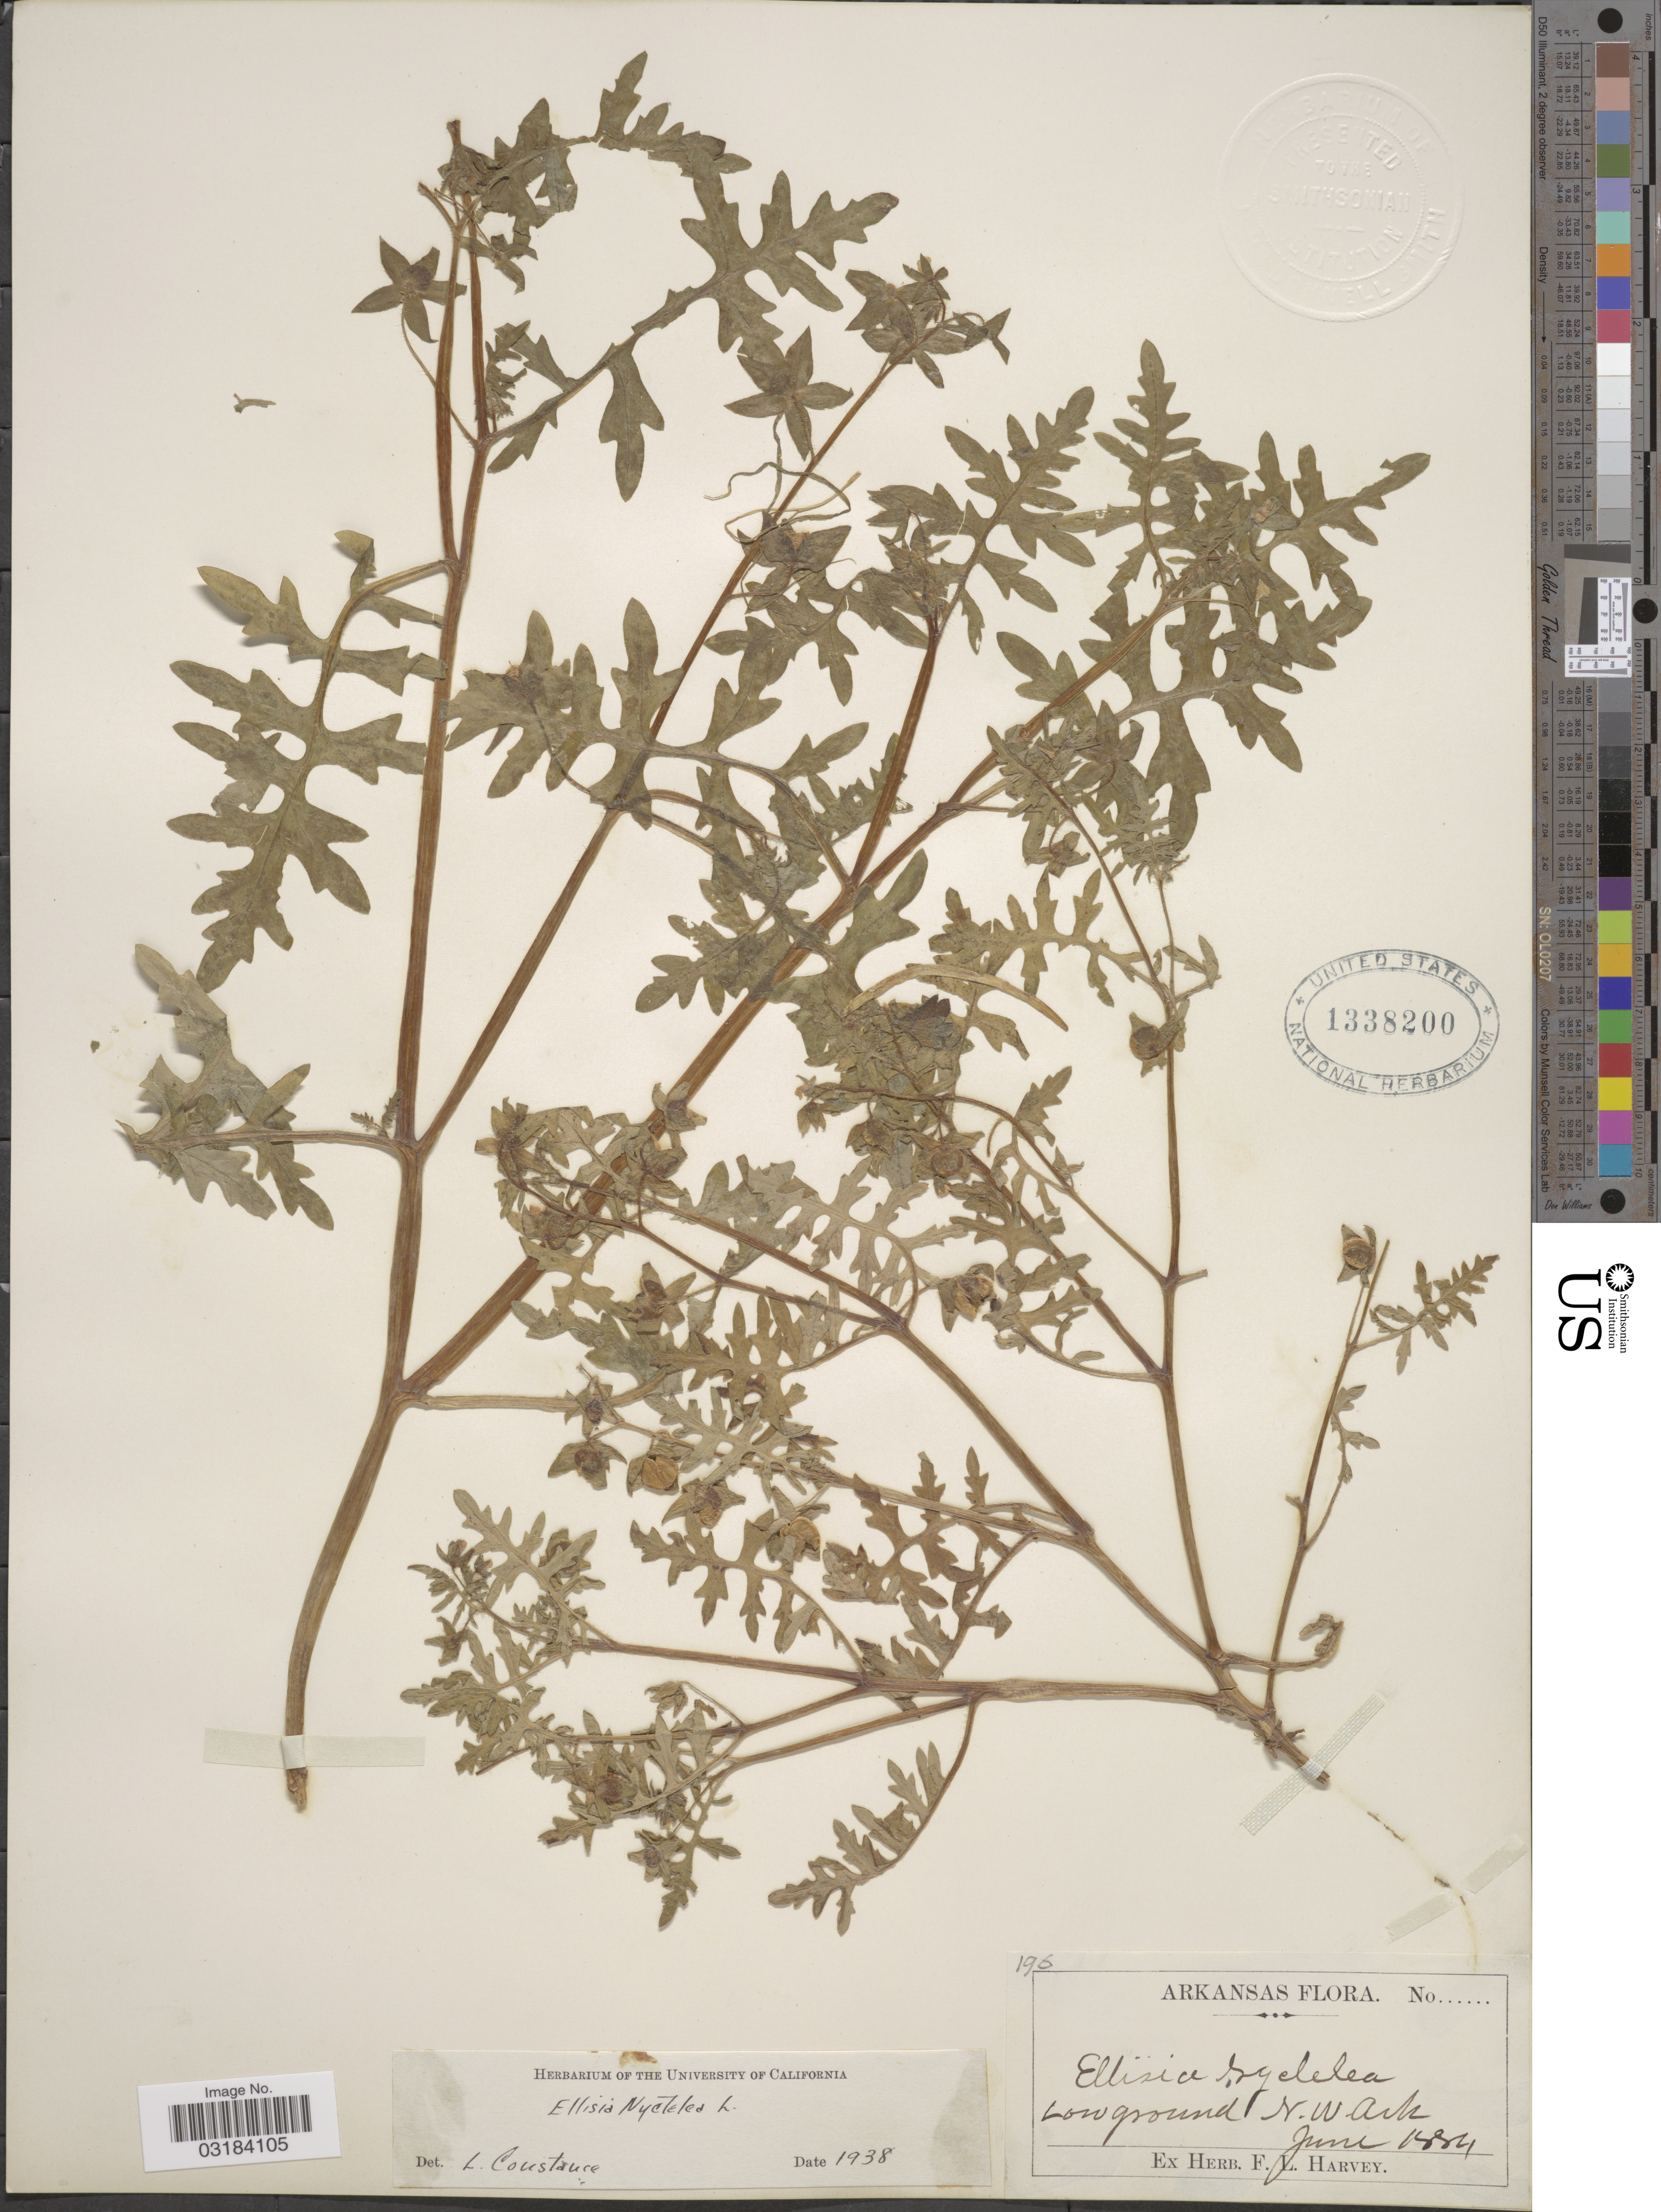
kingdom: Plantae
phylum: Tracheophyta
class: Magnoliopsida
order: Boraginales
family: Hydrophyllaceae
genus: Ellisia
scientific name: Ellisia nyctelea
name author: L.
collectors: ex herb. F. L. Harvey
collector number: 196?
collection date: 1884-06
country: United States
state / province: Arkansas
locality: Low ground, N.W. Ark.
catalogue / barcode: US 1338200